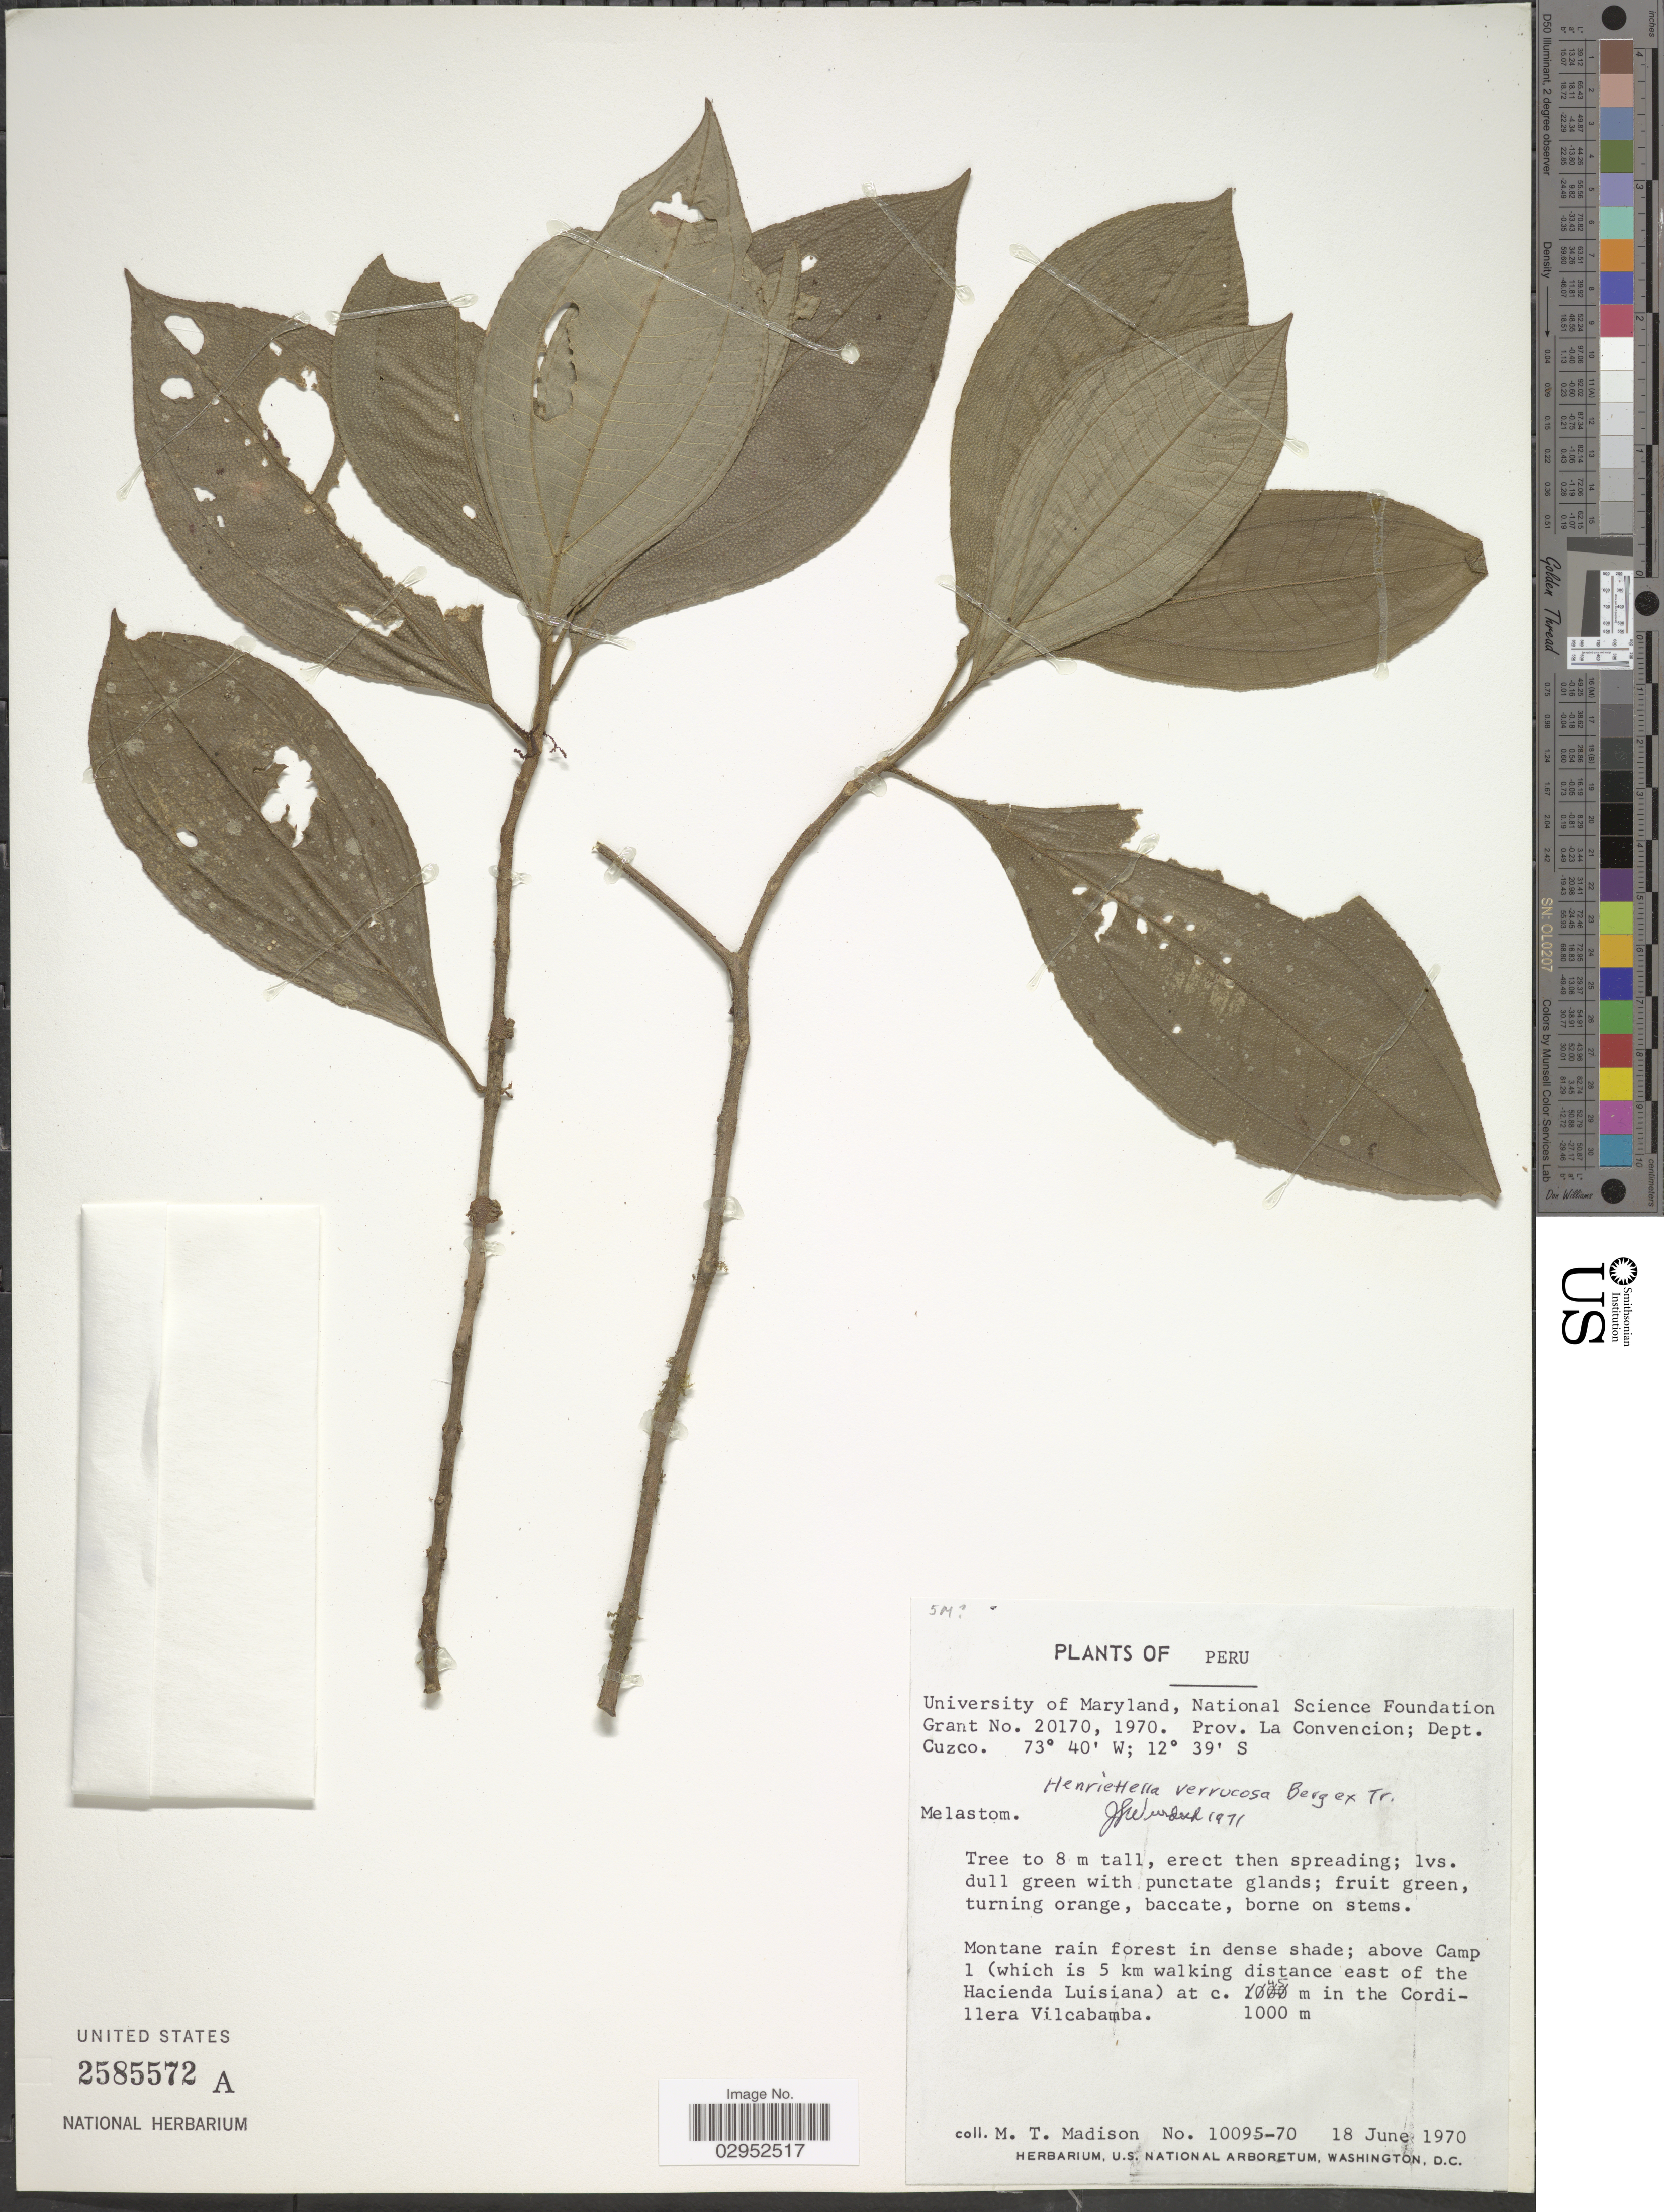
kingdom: Plantae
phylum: Tracheophyta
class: Magnoliopsida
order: Myrtales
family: Melastomataceae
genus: Henriettea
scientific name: Henriettea verrucosa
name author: (Triana) J.F. Macbr.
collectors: M. T. Madison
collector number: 10095-70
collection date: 1970-06-18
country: Peru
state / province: Cusco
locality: Prov. La Convencion; Dept. Cuzco, Montane rain forest in dense shade; above Camp 1 (which is 5 km walking distance east of the Hacienda Luisiana) at c. 1000 m in the Cordillera Vilcabamba.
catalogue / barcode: US 2585572A